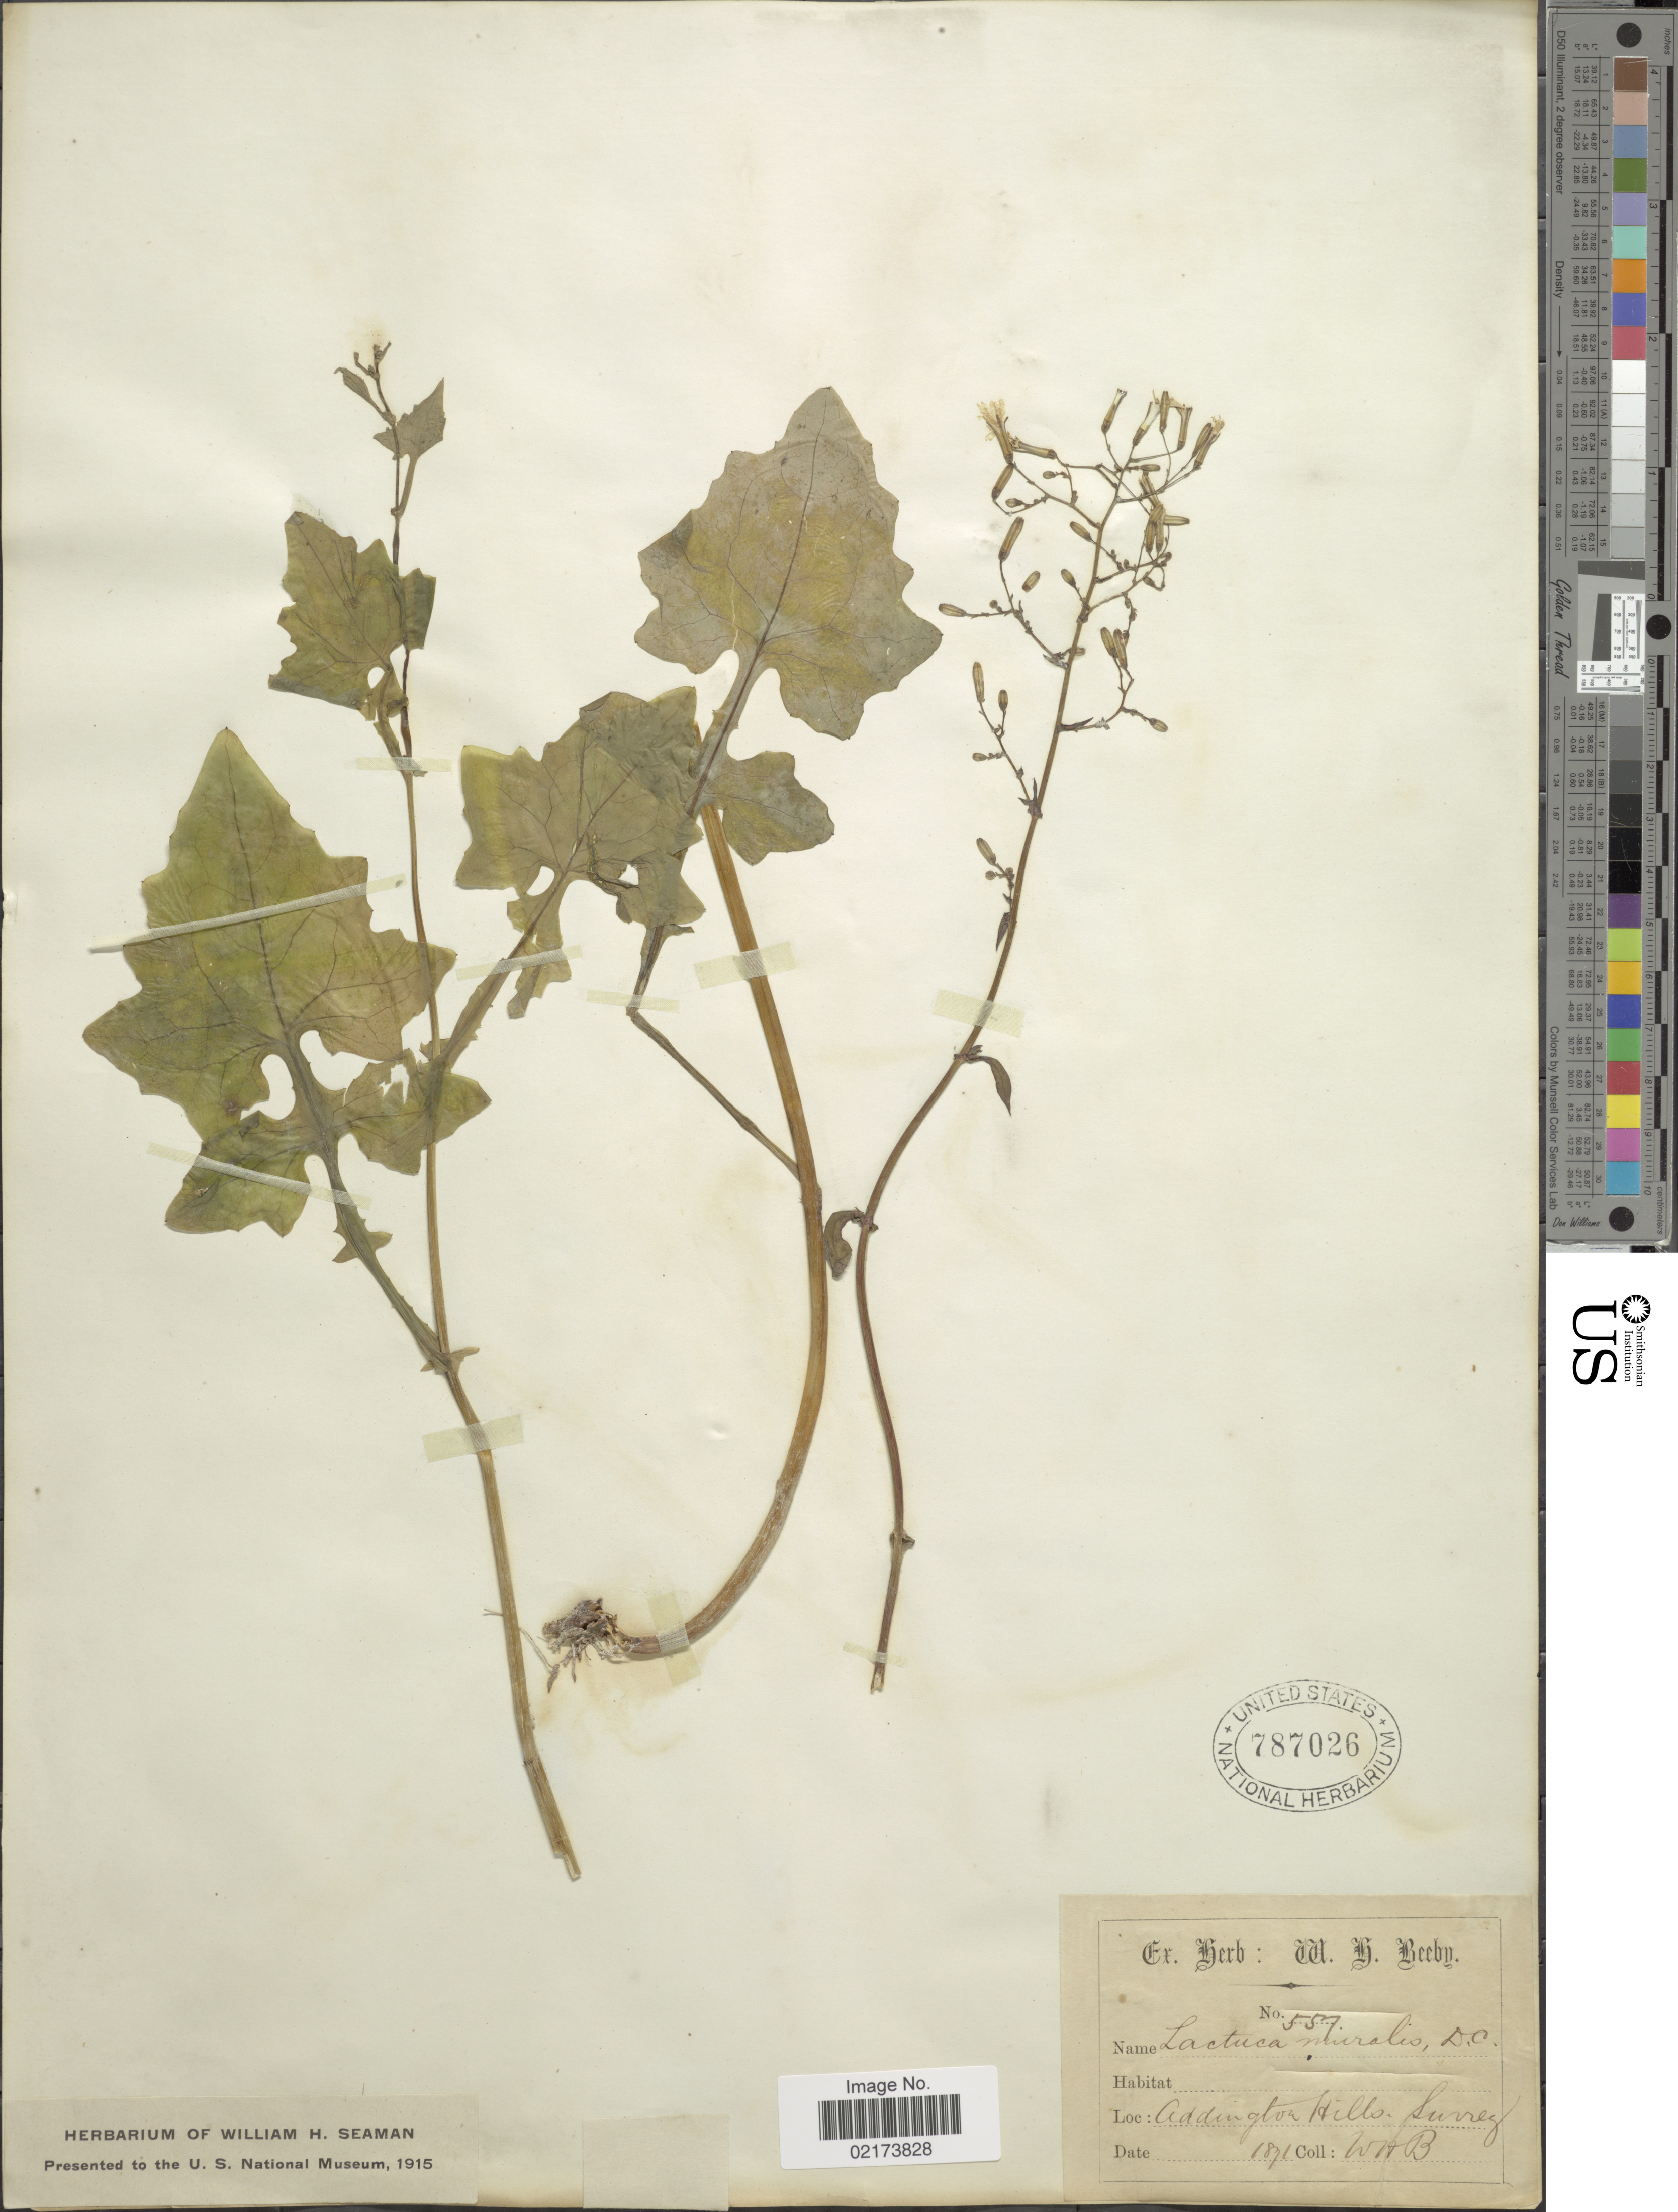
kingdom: Plantae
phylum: Tracheophyta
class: Magnoliopsida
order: Asterales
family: Asteraceae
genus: Lactuca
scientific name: Lactuca muralis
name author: (L.) Gaertn.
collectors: W. Beeby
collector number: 557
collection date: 1871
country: United Kingdom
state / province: England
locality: Addington Hills, Surrey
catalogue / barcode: US 787026